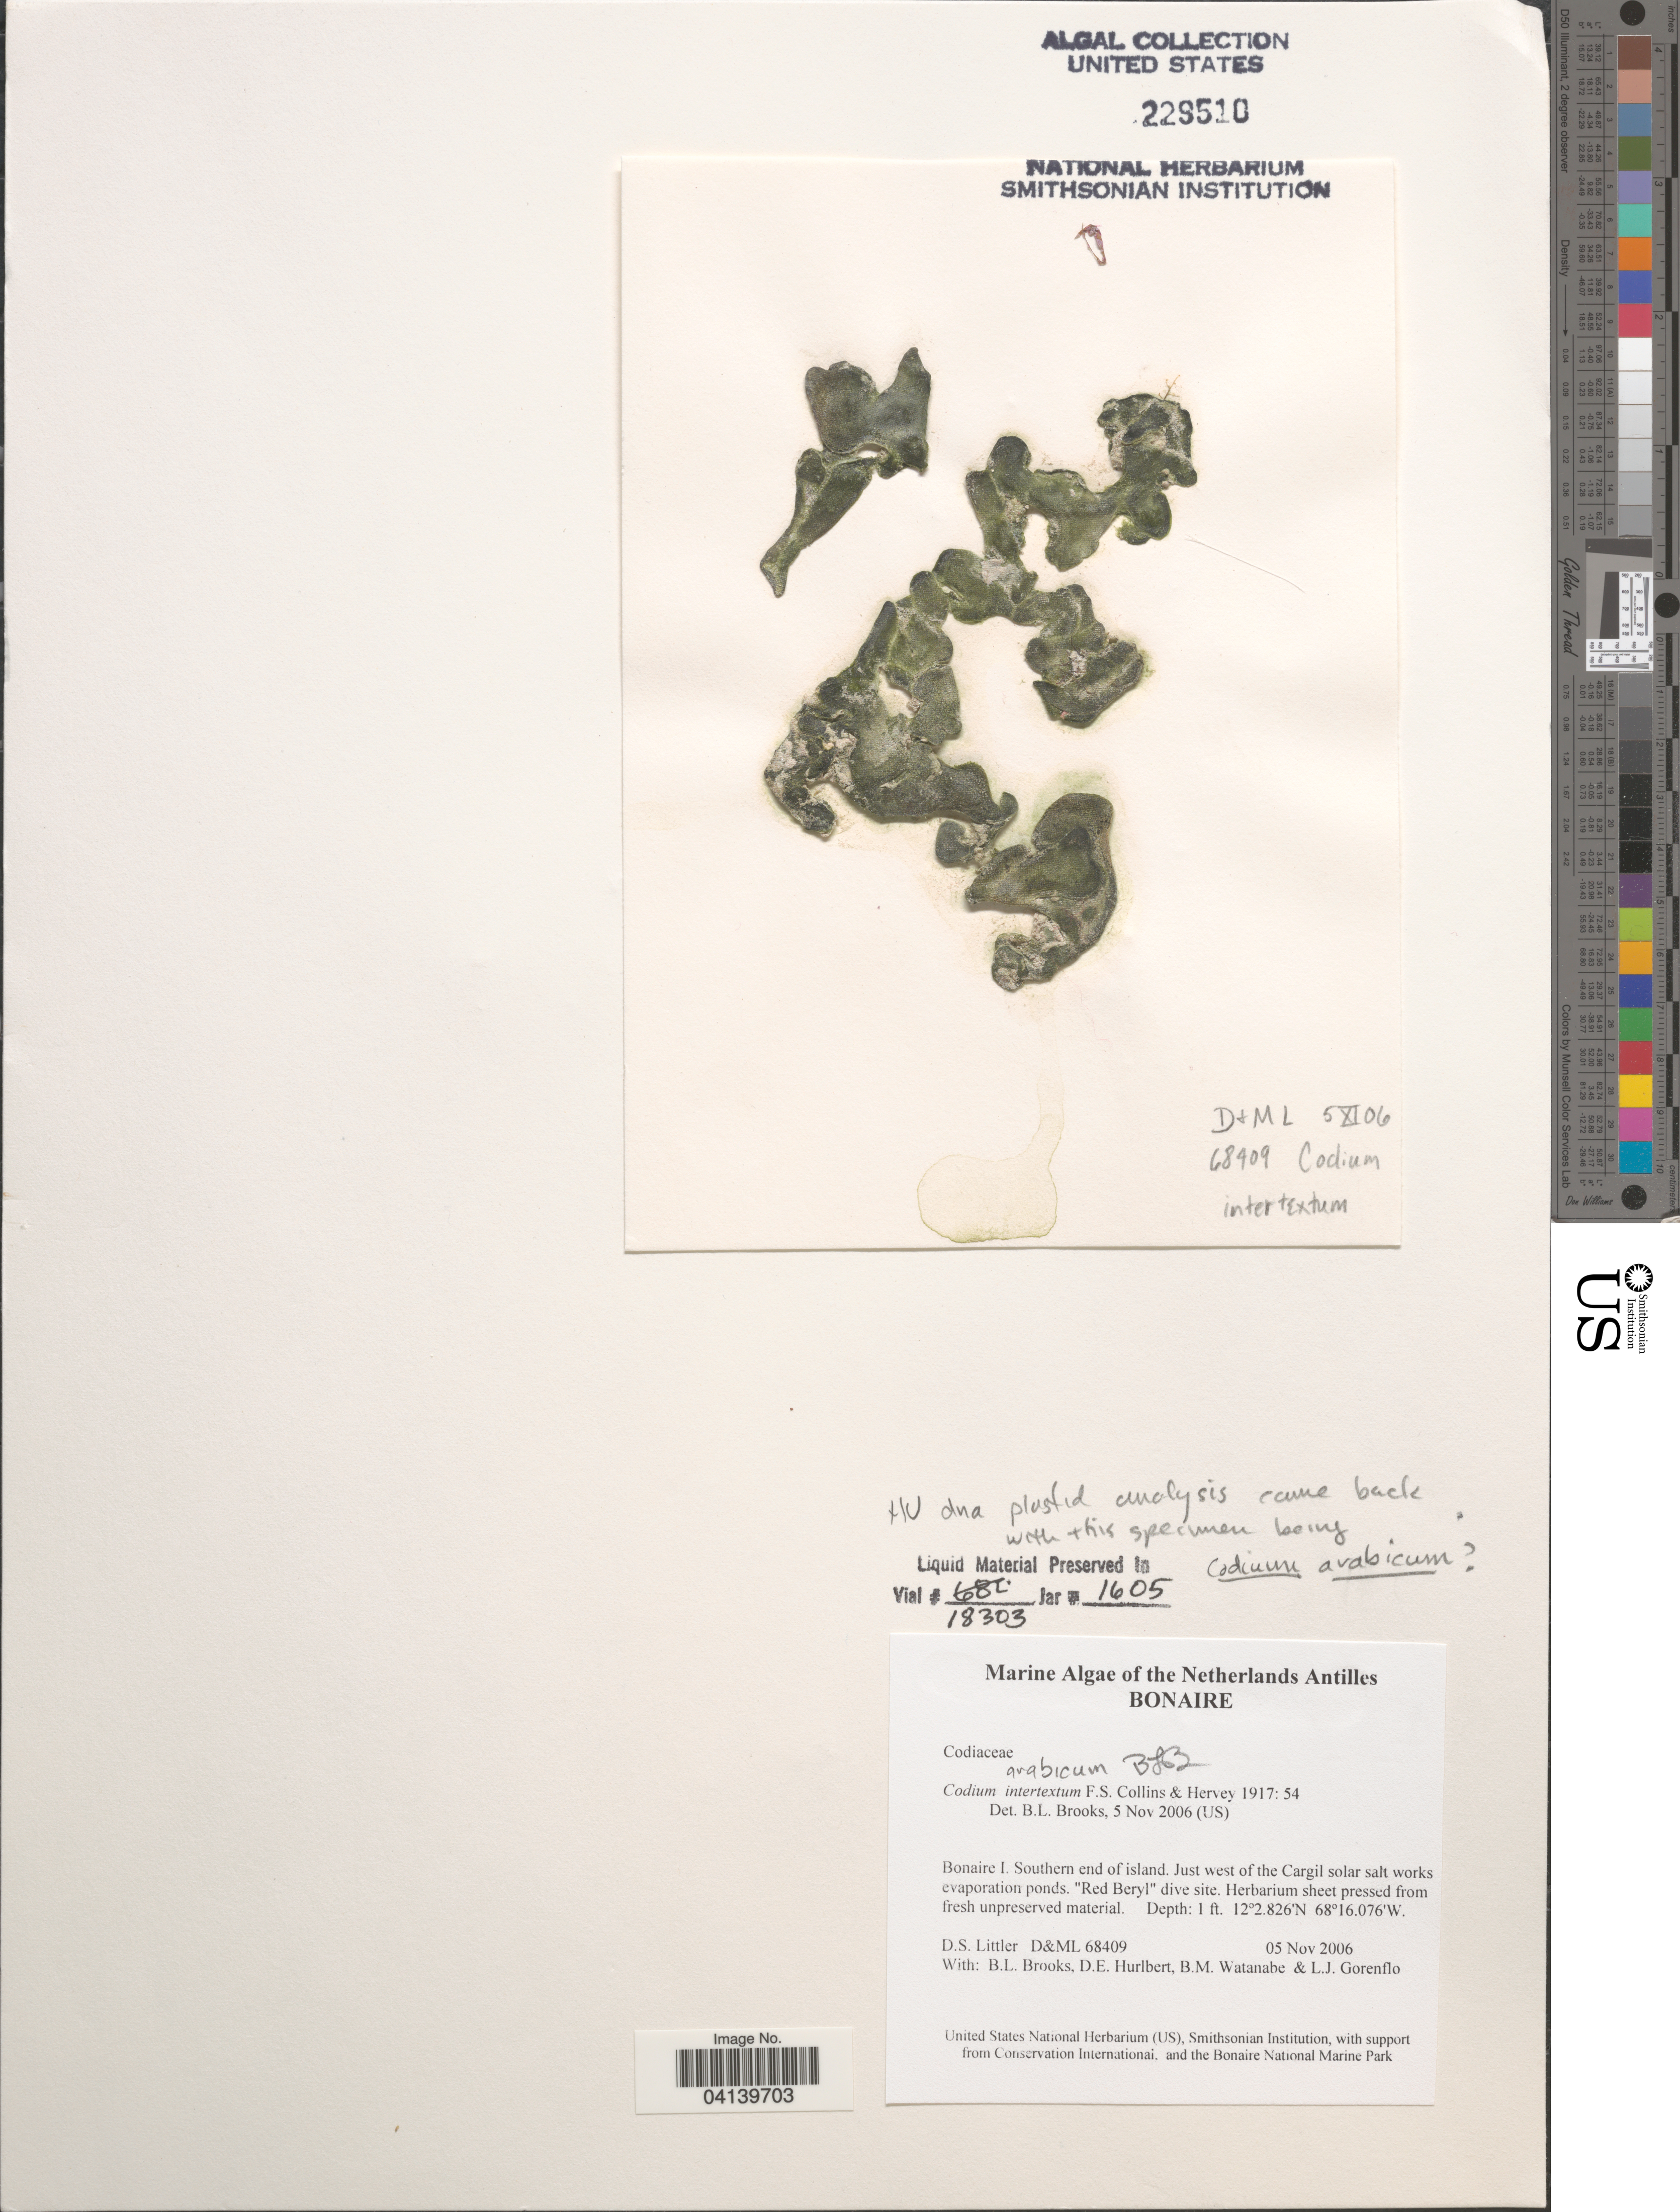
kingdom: Plantae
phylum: Chlorophyta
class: Ulvophyceae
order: Bryopsidales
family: Codiaceae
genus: Codium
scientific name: Codium arabicum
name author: Kütz.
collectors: D. S. Littler, B. Brooks, D. Hurlbert, B. Watanabe & L. Gorenflo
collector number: D&ML 68409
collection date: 2006-11-05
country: Netherlands Antilles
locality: Bonaire. Bonaire I. Southern end of island. Just west of the Cargil solar salt works evaporation ponds.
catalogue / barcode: US 229510